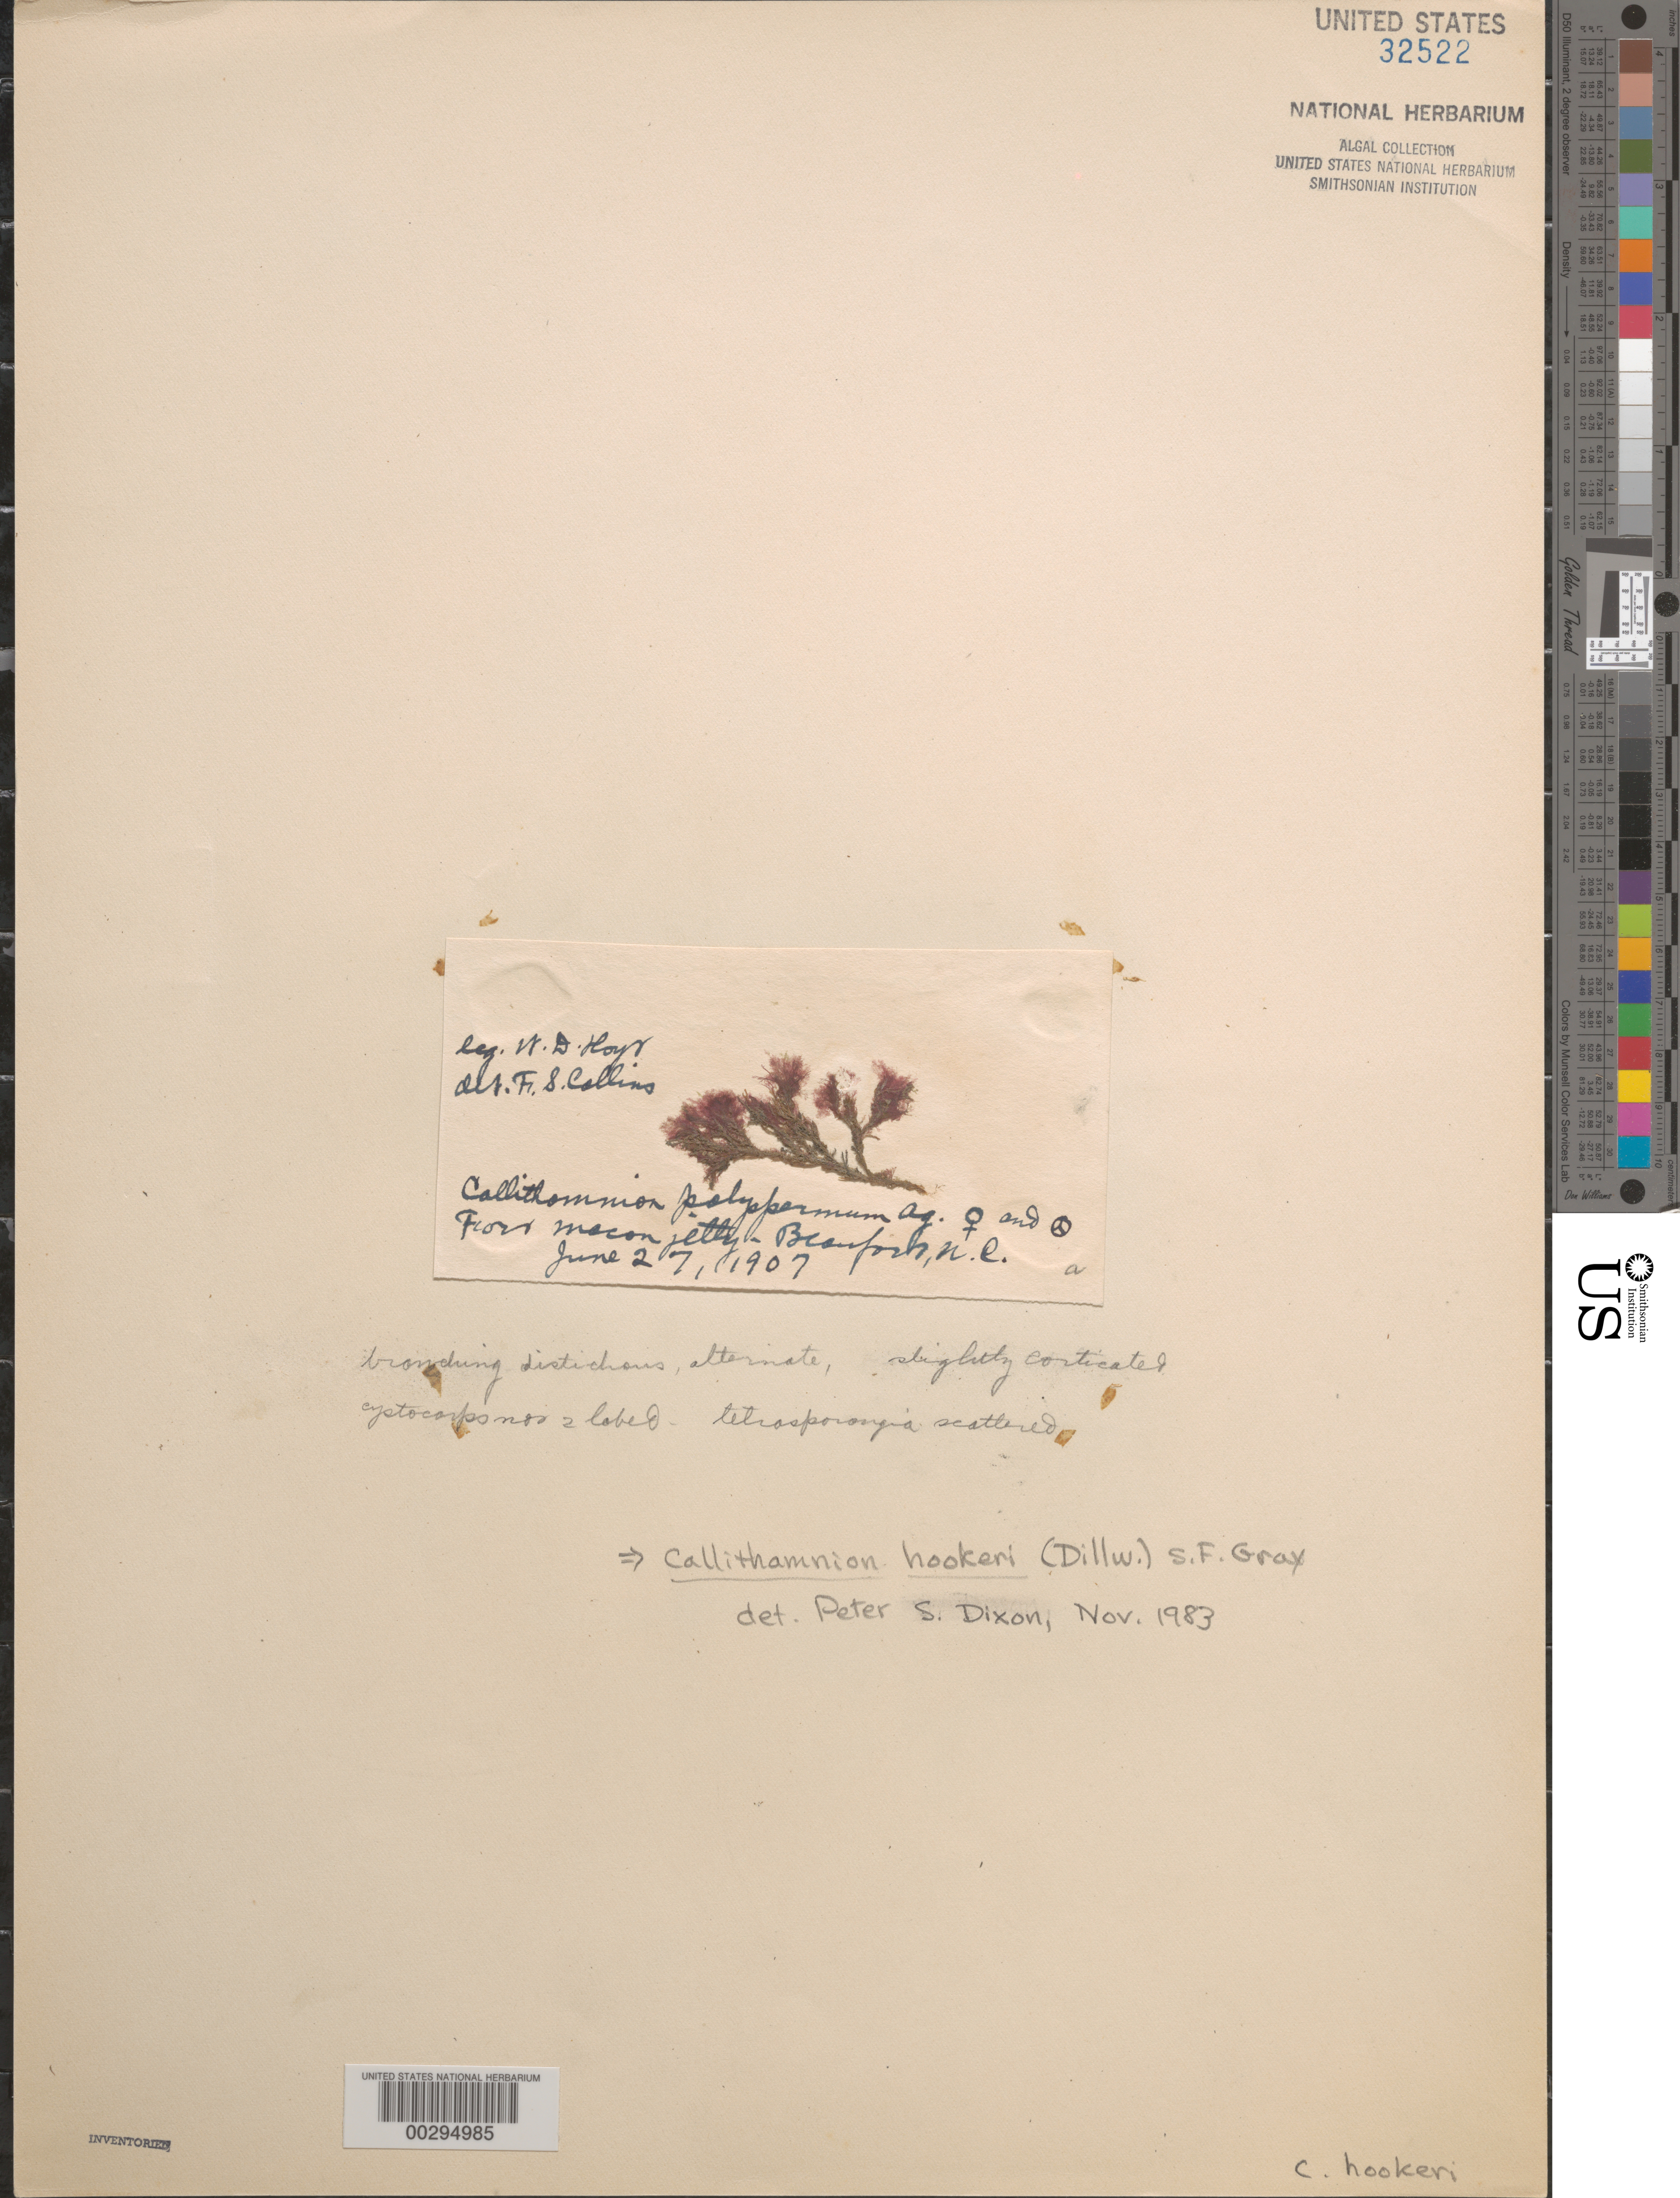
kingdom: Plantae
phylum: Rhodophyta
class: Florideophyceae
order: Ceramiales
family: Callithamniaceae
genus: Gaillona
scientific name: Gaillona hookeri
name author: (Dillwyn) A. Athanasiadis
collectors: W. D. Hoyt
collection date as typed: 27 Jun 1907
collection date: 1907-06-27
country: United States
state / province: North Carolina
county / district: Carteret County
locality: Beaufort, Fort Macon jetty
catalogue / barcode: US 32522